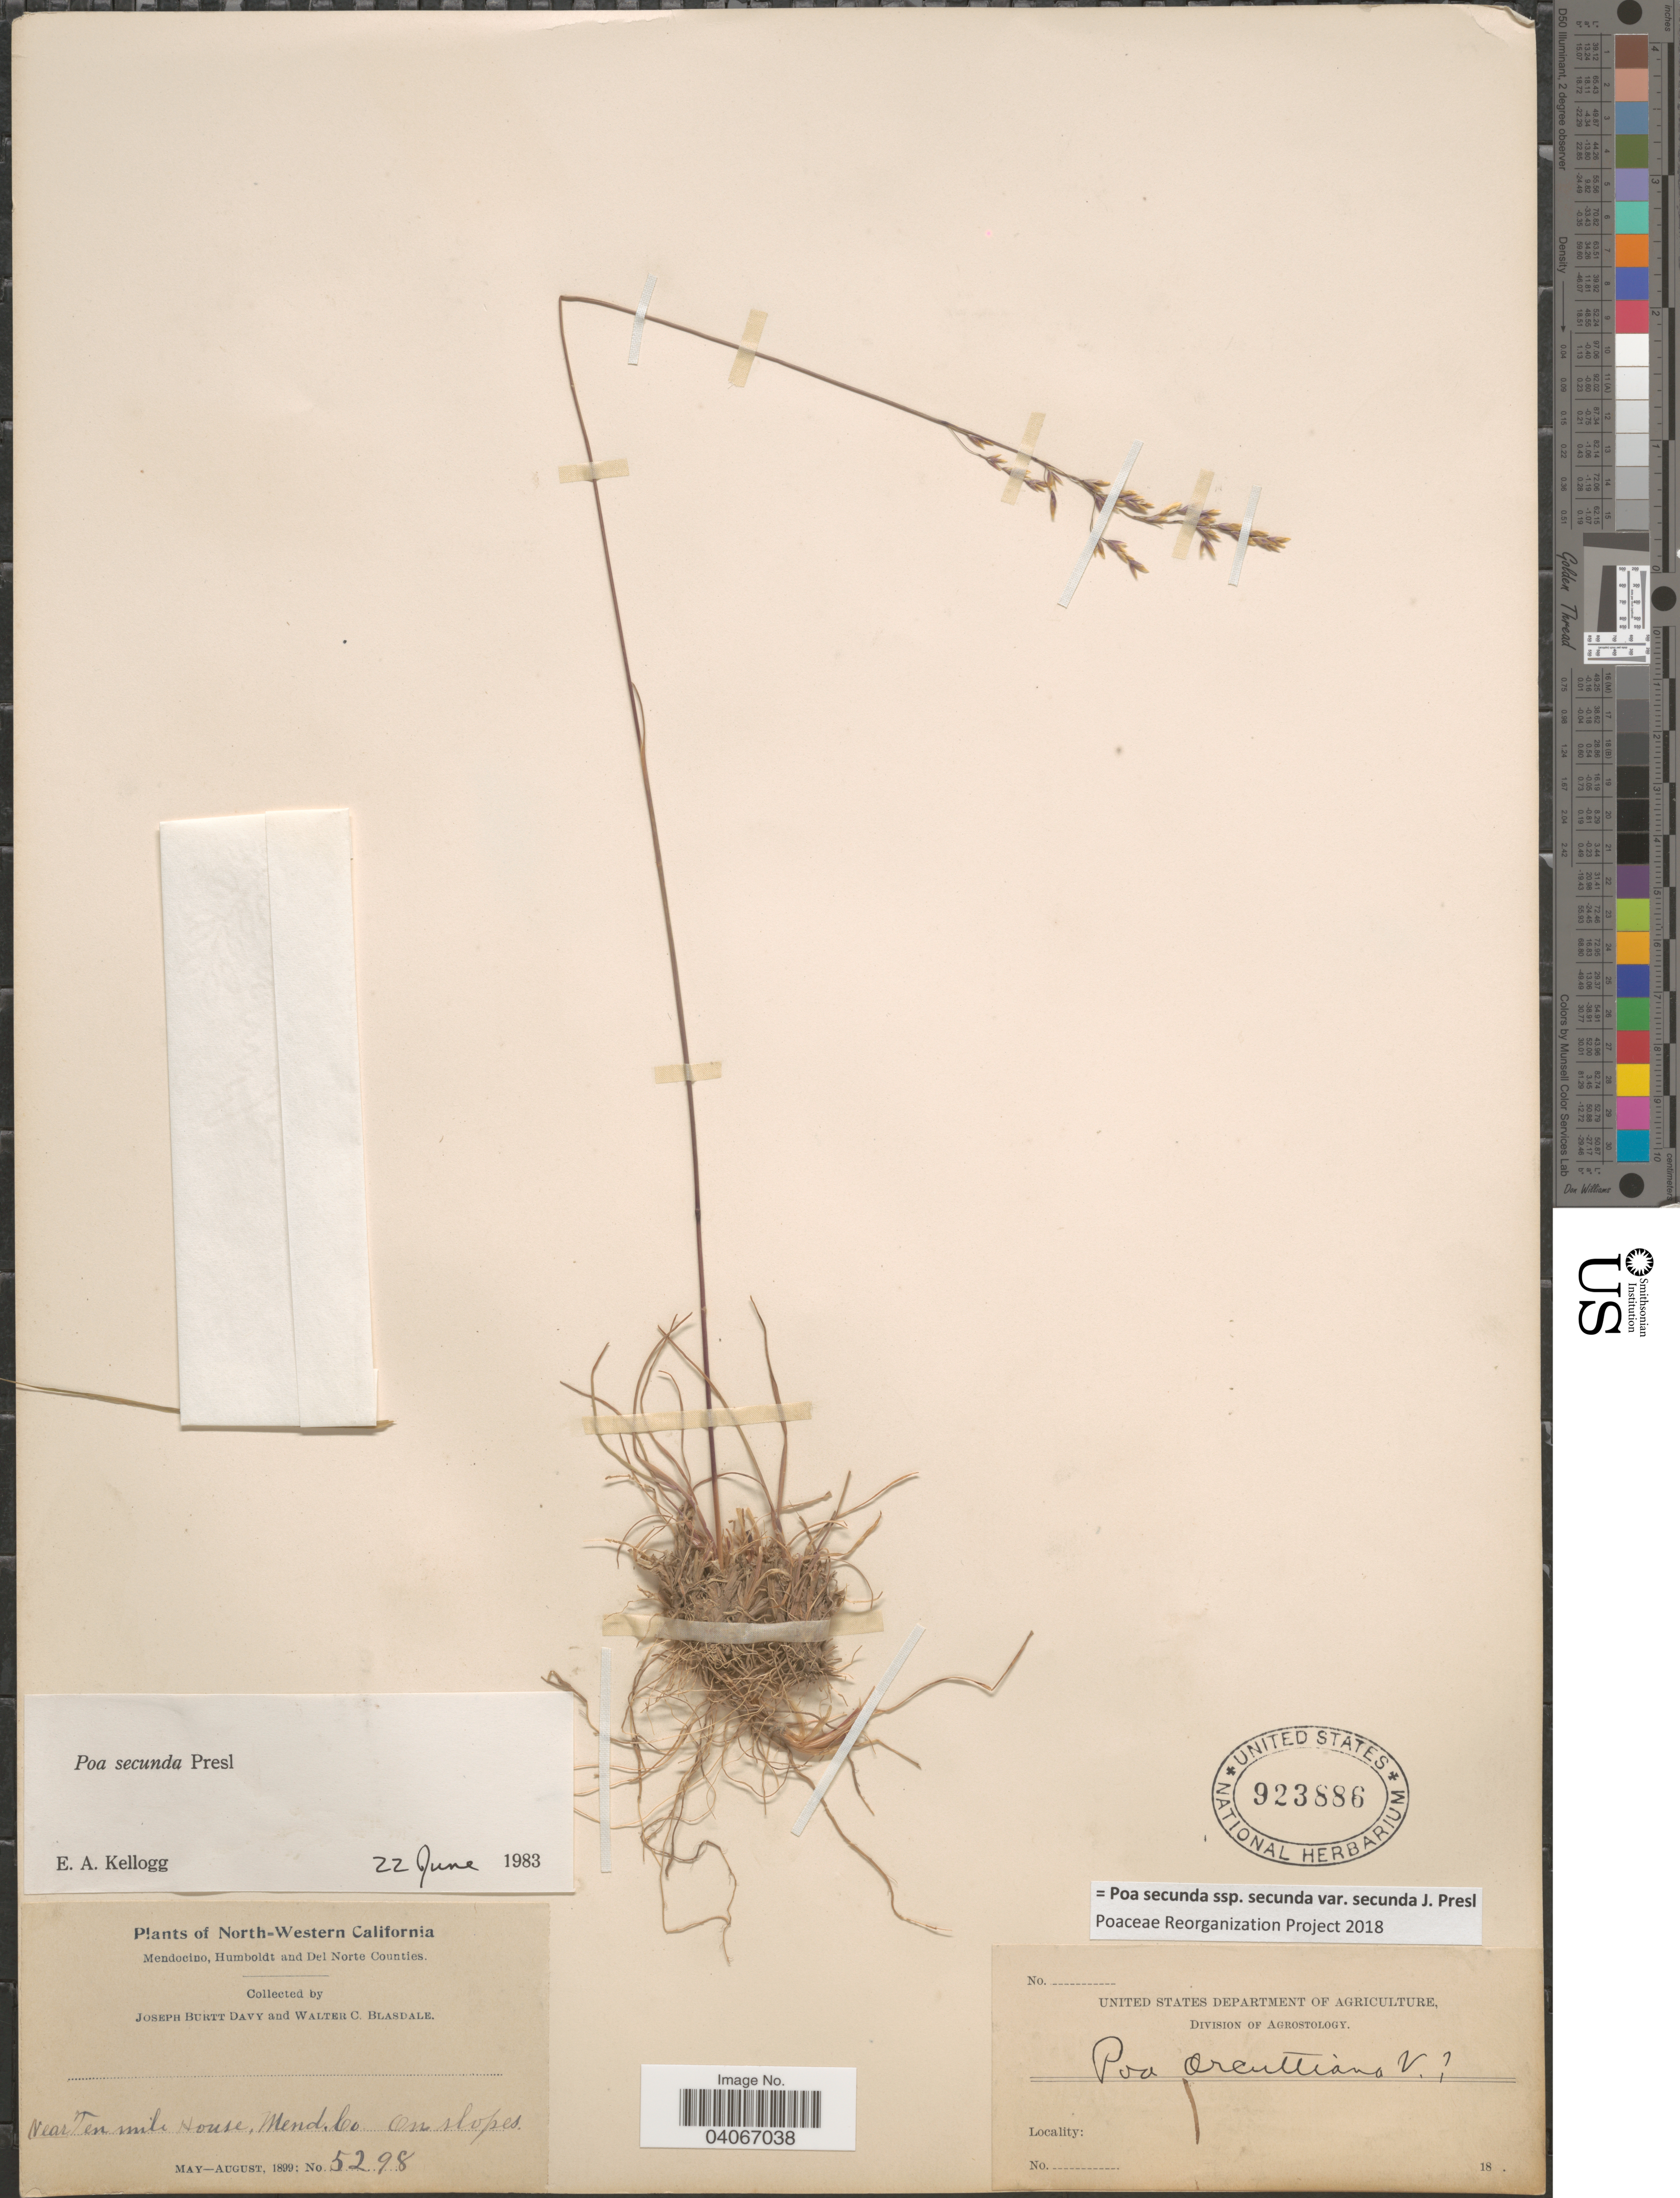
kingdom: Plantae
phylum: Tracheophyta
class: Liliopsida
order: Poales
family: Poaceae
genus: Poa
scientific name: Poa secunda subsp. secunda var. secunda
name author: J. Presl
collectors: J. Burtt Davy & W. Blasdale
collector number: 5298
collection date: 1899-05/1899-08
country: United States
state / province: California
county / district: Mendocino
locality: North-Western California. Mendocino, Humboldt and Del Norte Counties. Near Ten mile House, Mend. Co. on slopes.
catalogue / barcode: US 923886